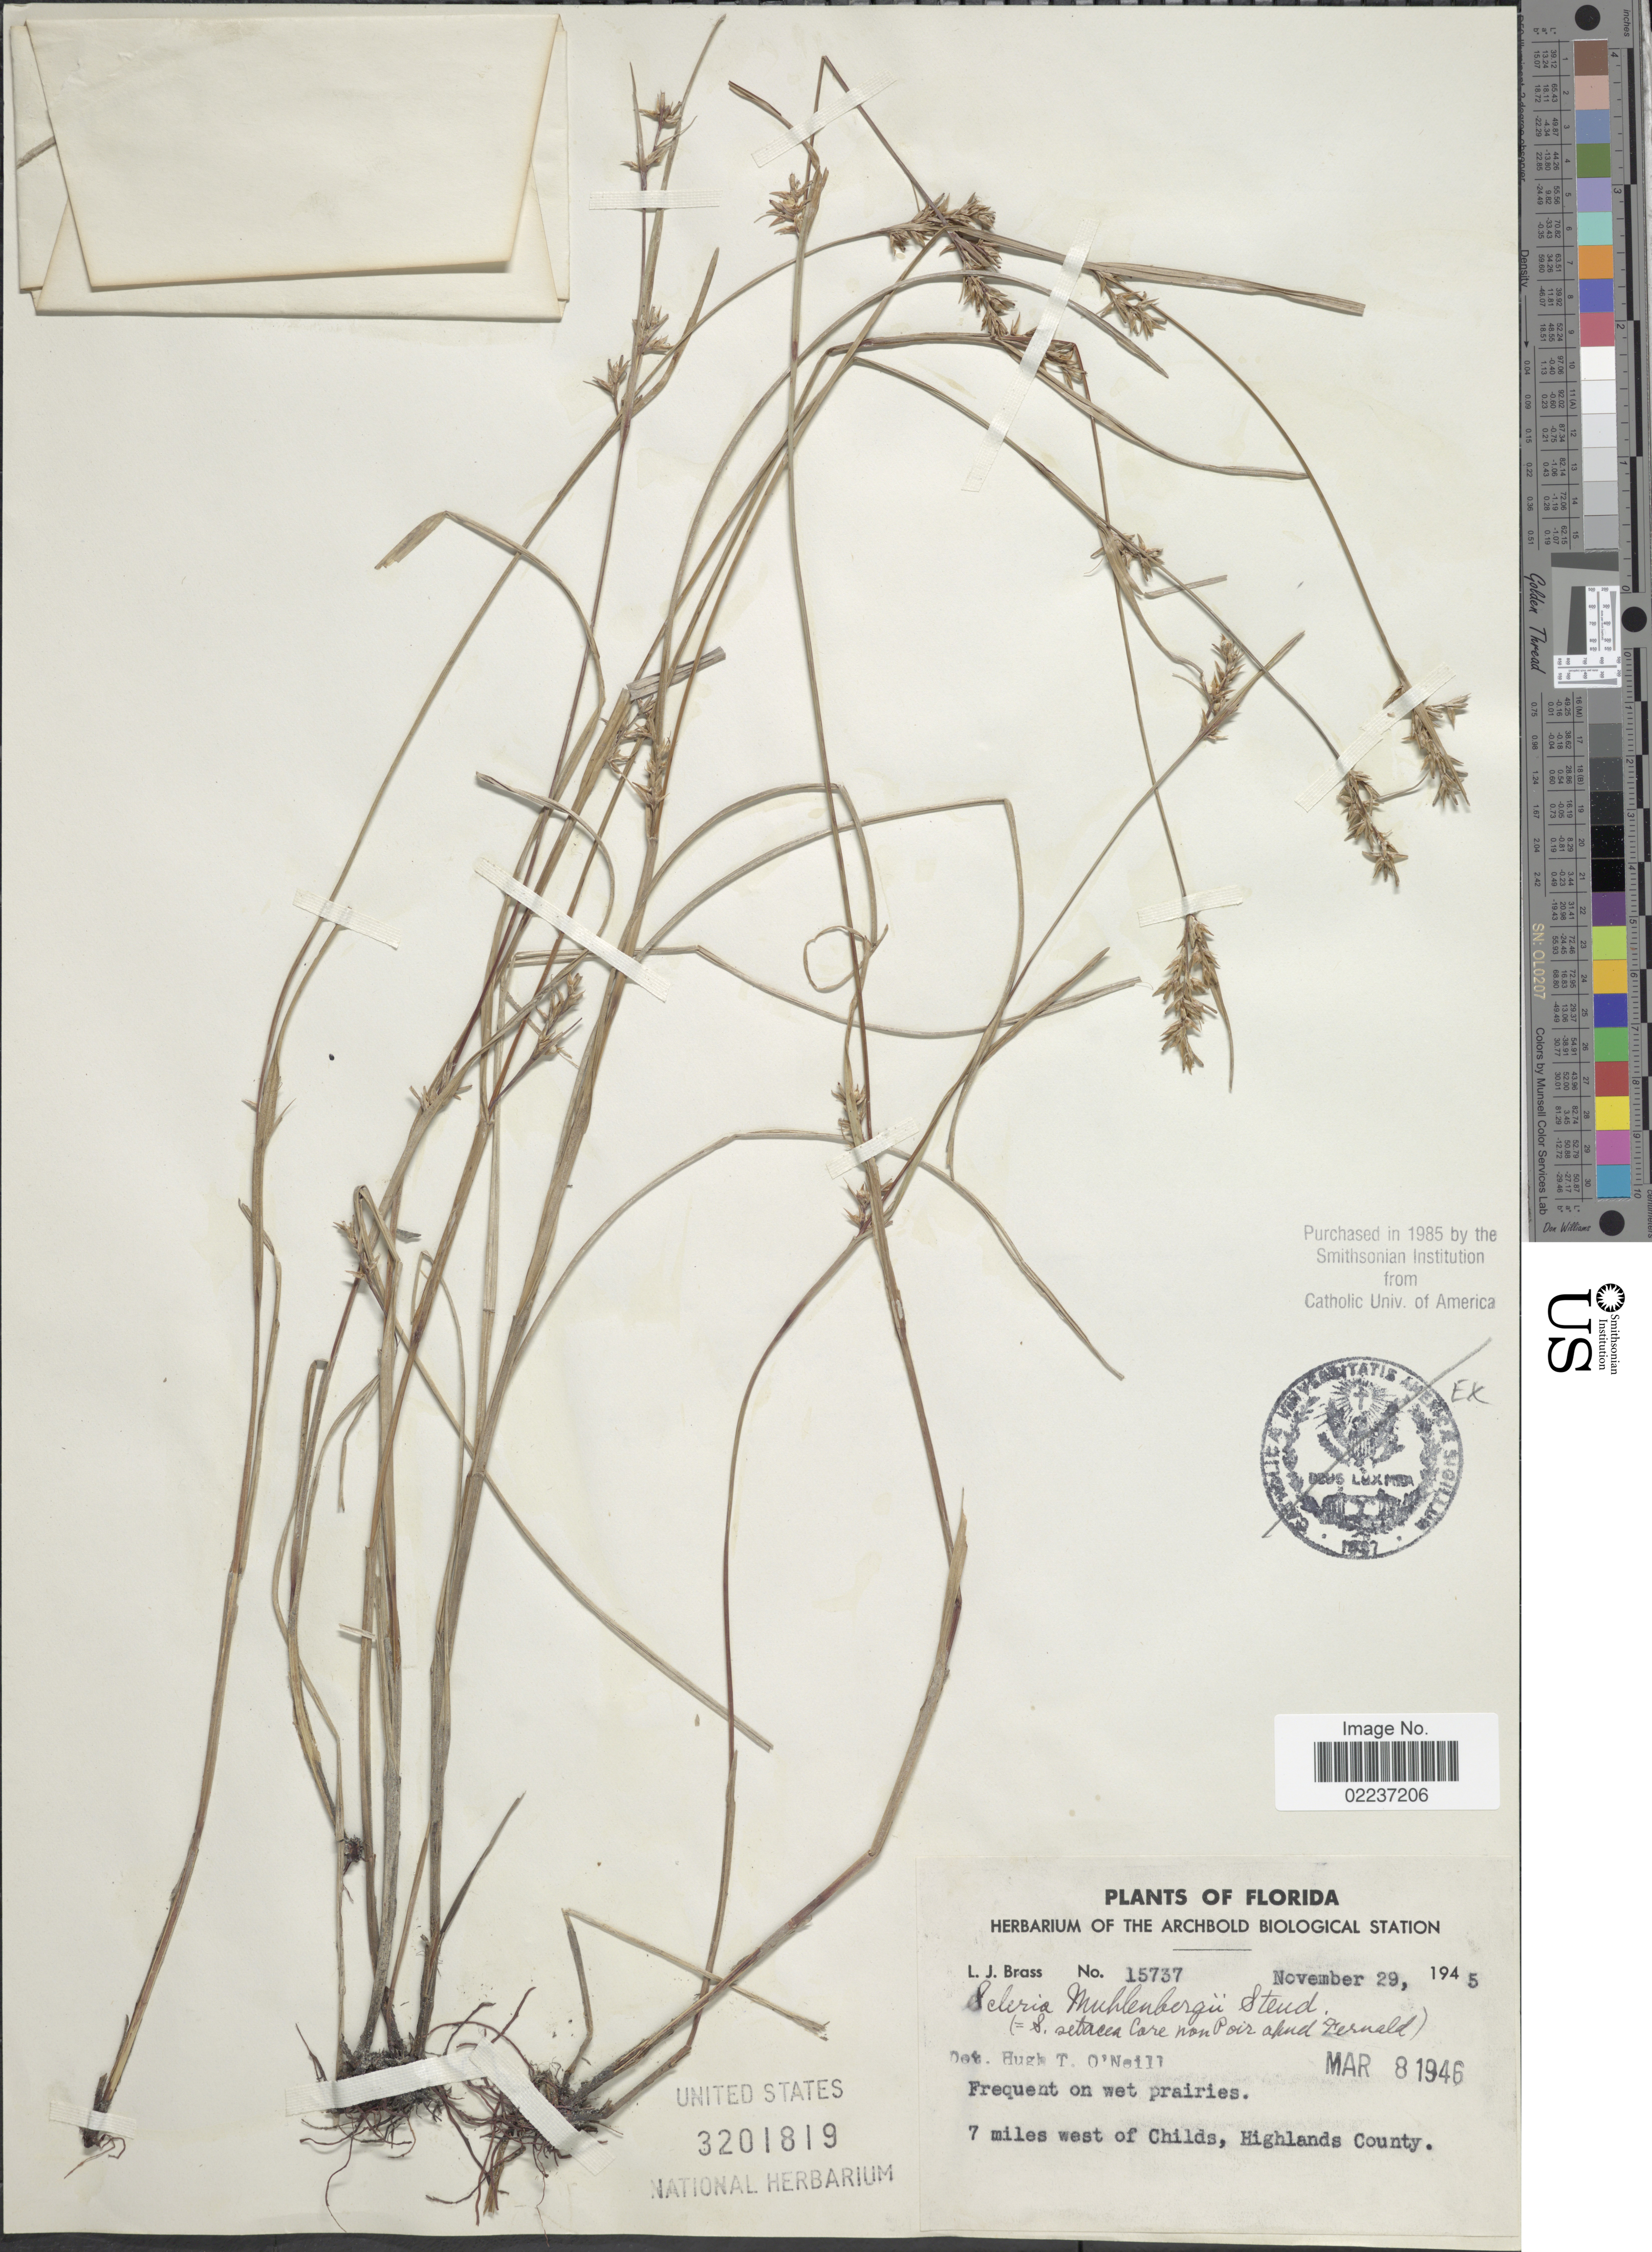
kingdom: Plantae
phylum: Tracheophyta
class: Liliopsida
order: Poales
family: Cyperaceae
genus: Scleria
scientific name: Scleria muehlenbergii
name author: Steud.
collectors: L. J. Brass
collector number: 15737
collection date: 1945-11-29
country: United States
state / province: Florida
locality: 7 miles west of Childs, Highlands County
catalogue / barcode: US 3201819